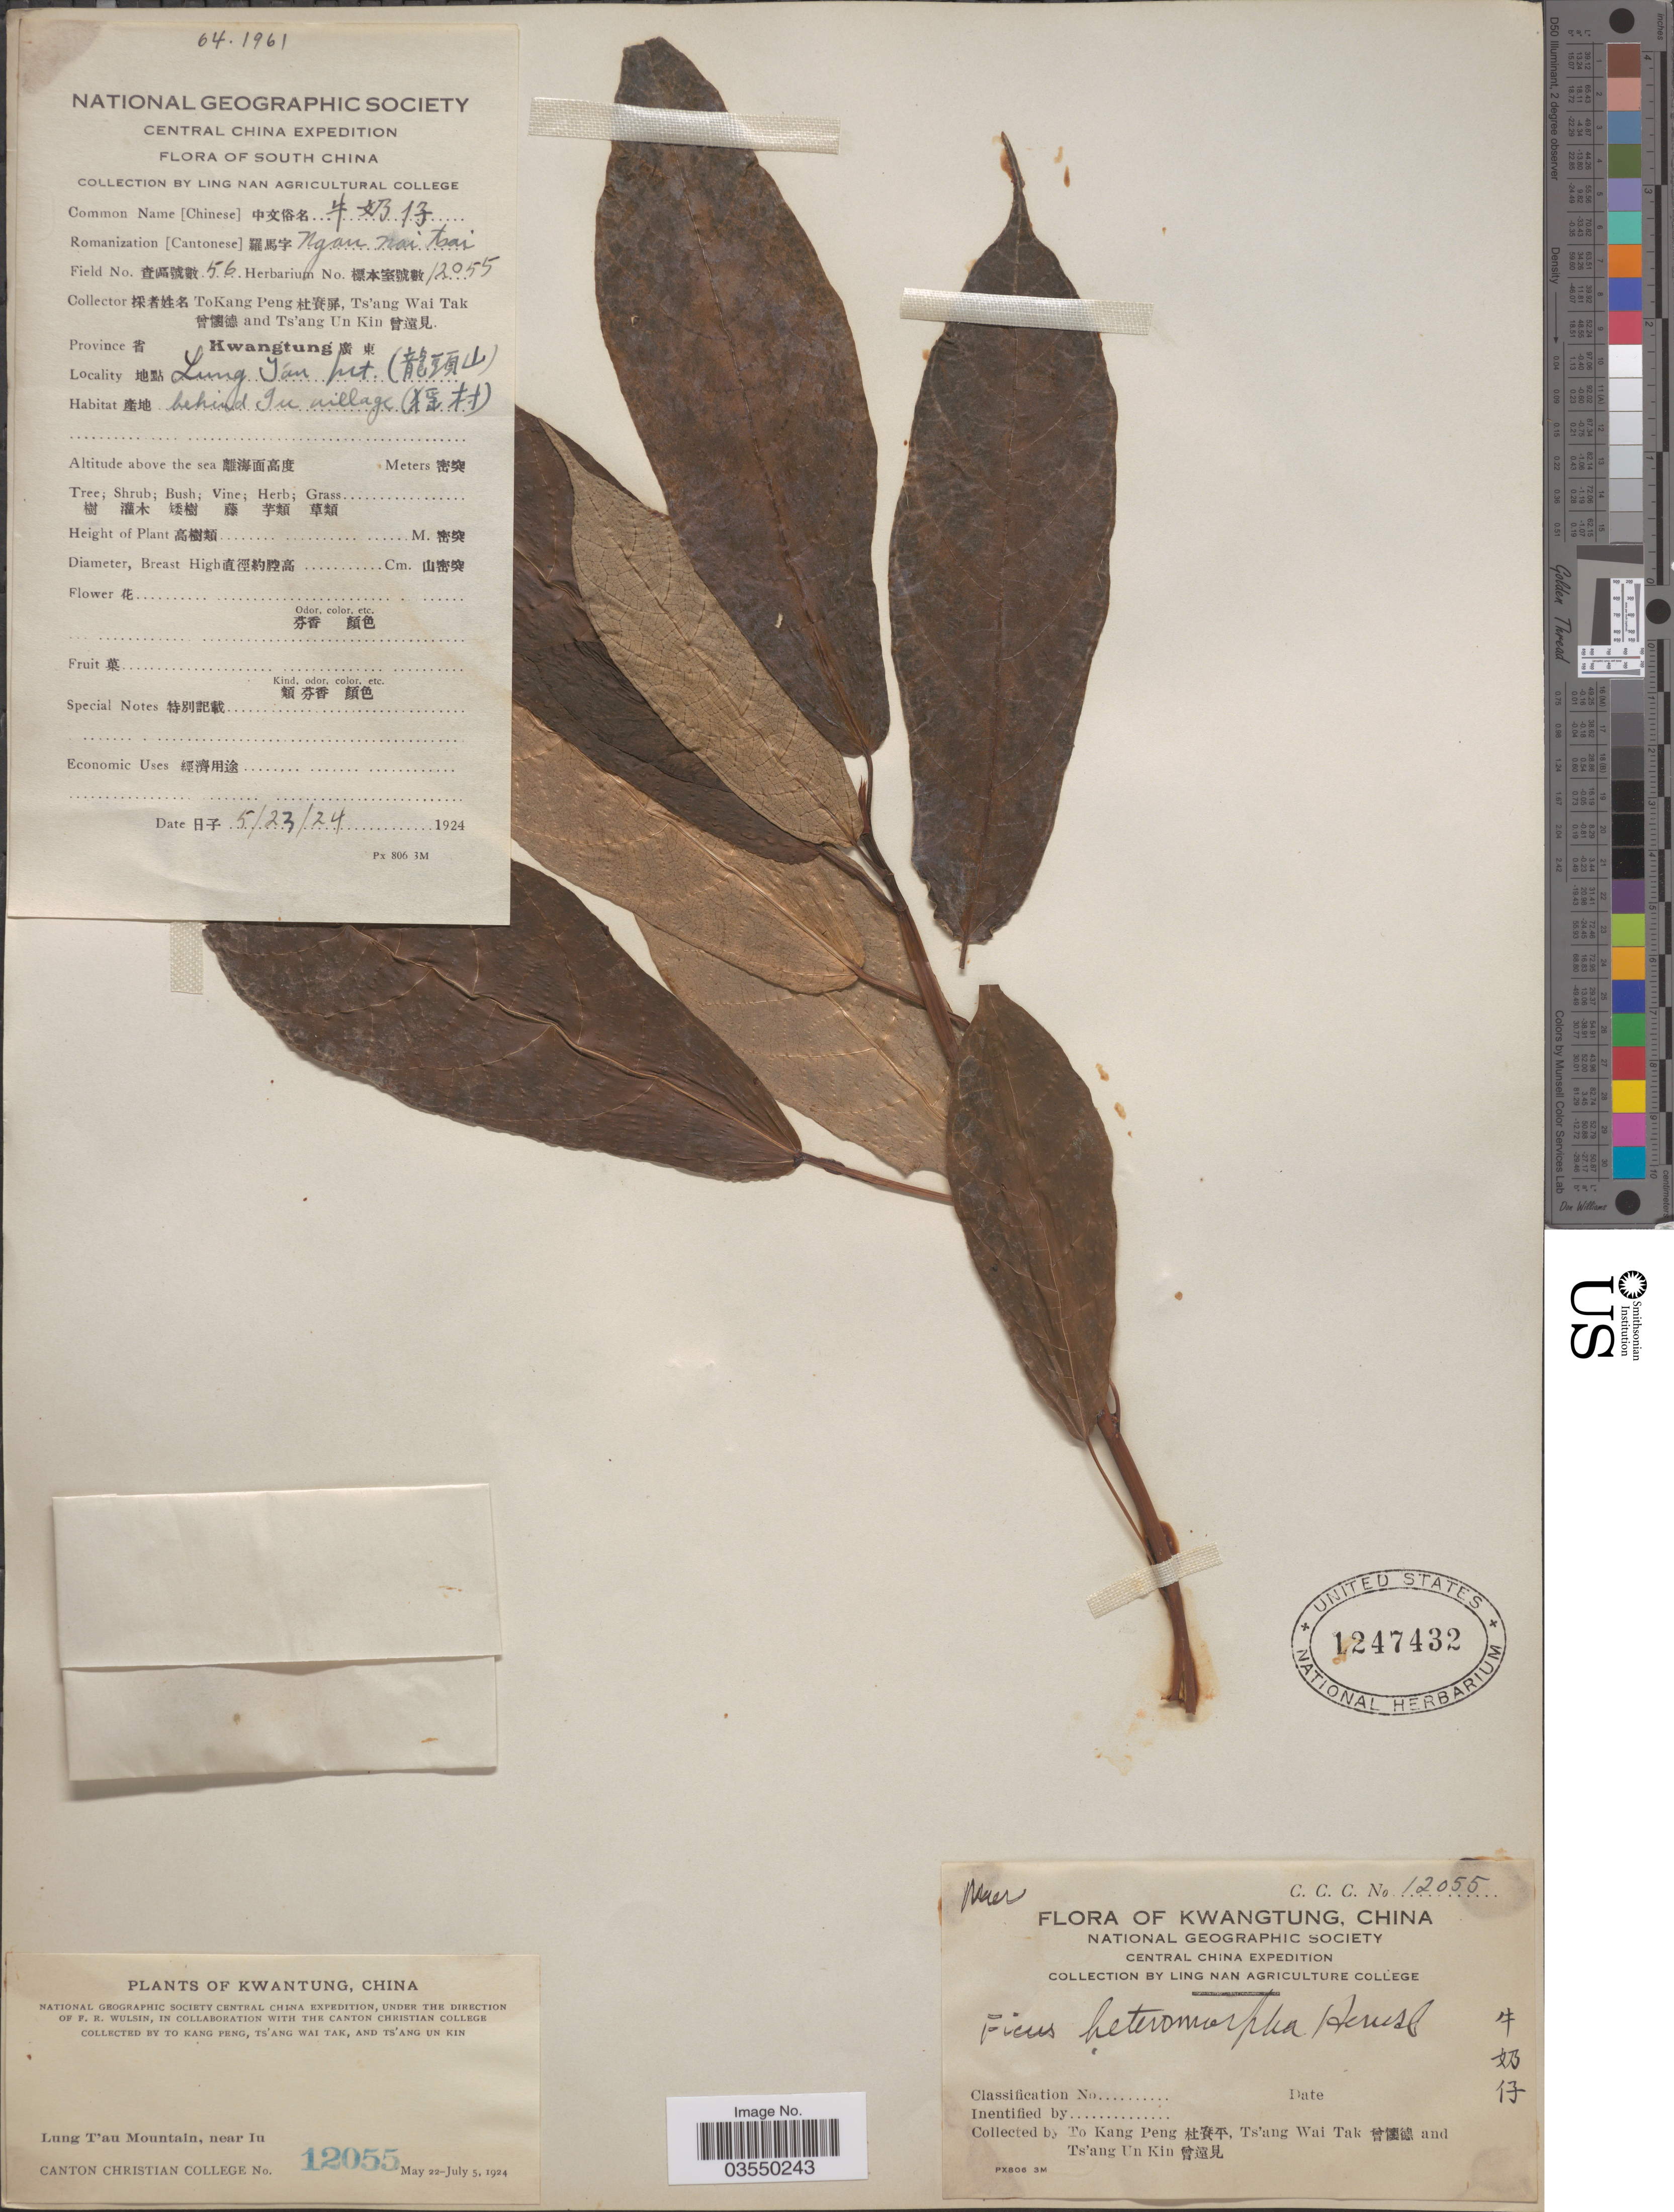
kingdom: Plantae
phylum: Tracheophyta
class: Magnoliopsida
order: Rosales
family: Moraceae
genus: Ficus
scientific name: Ficus heteromorpha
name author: Hemsl.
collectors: To Kang P'eng, W. T. Tsang & Ts' Ang Un Kin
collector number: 12055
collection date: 1924-05-23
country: China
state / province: Guangdong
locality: Province Kwangtung. Lung T'au Mountain, near Iu. Behind Iu village (X).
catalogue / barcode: US 1247432